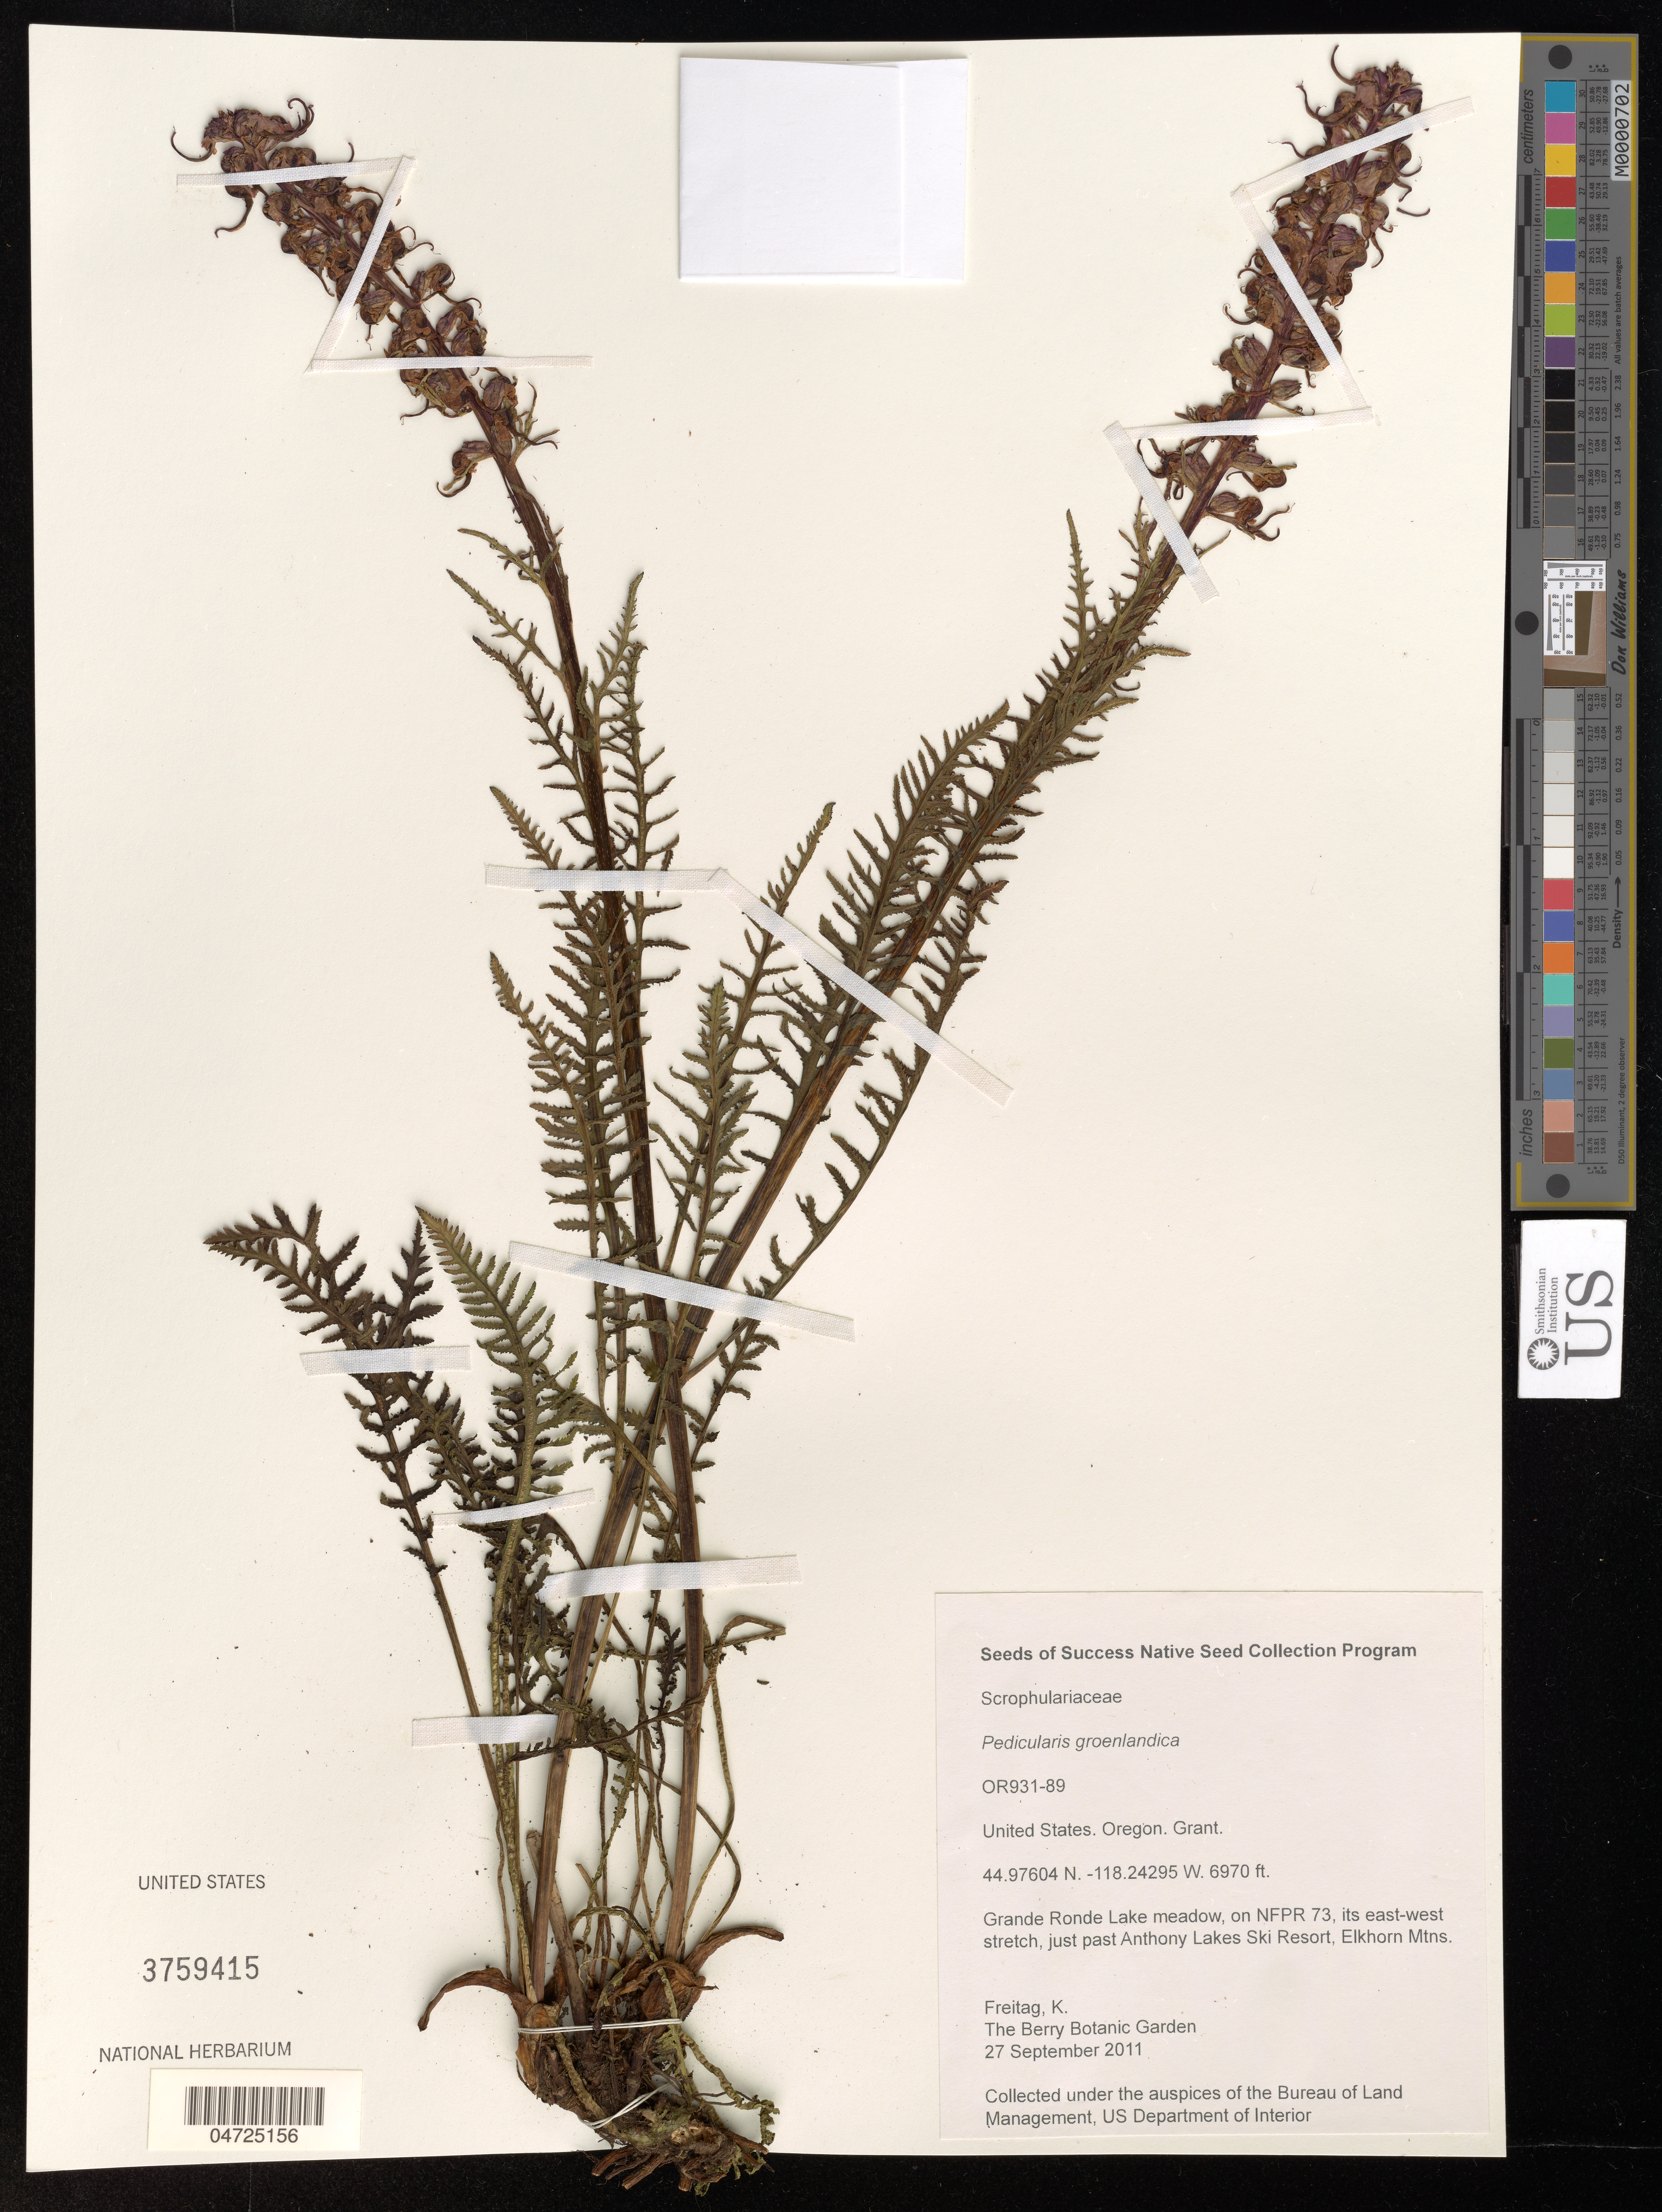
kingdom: Plantae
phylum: Tracheophyta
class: Magnoliopsida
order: Lamiales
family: Orobanchaceae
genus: Pedicularis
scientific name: Pedicularis groenlandica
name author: Retz.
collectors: K. Freitag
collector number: OR931-89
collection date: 2011-09-27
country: United States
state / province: Oregon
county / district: Grant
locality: Grant. Grande Ronde Lake meadow, on NFPR 73, its east-west stretch, just past Anthony Lakes Ski Resort, Elkhorn Mtns.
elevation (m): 2124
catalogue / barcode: US 3759415